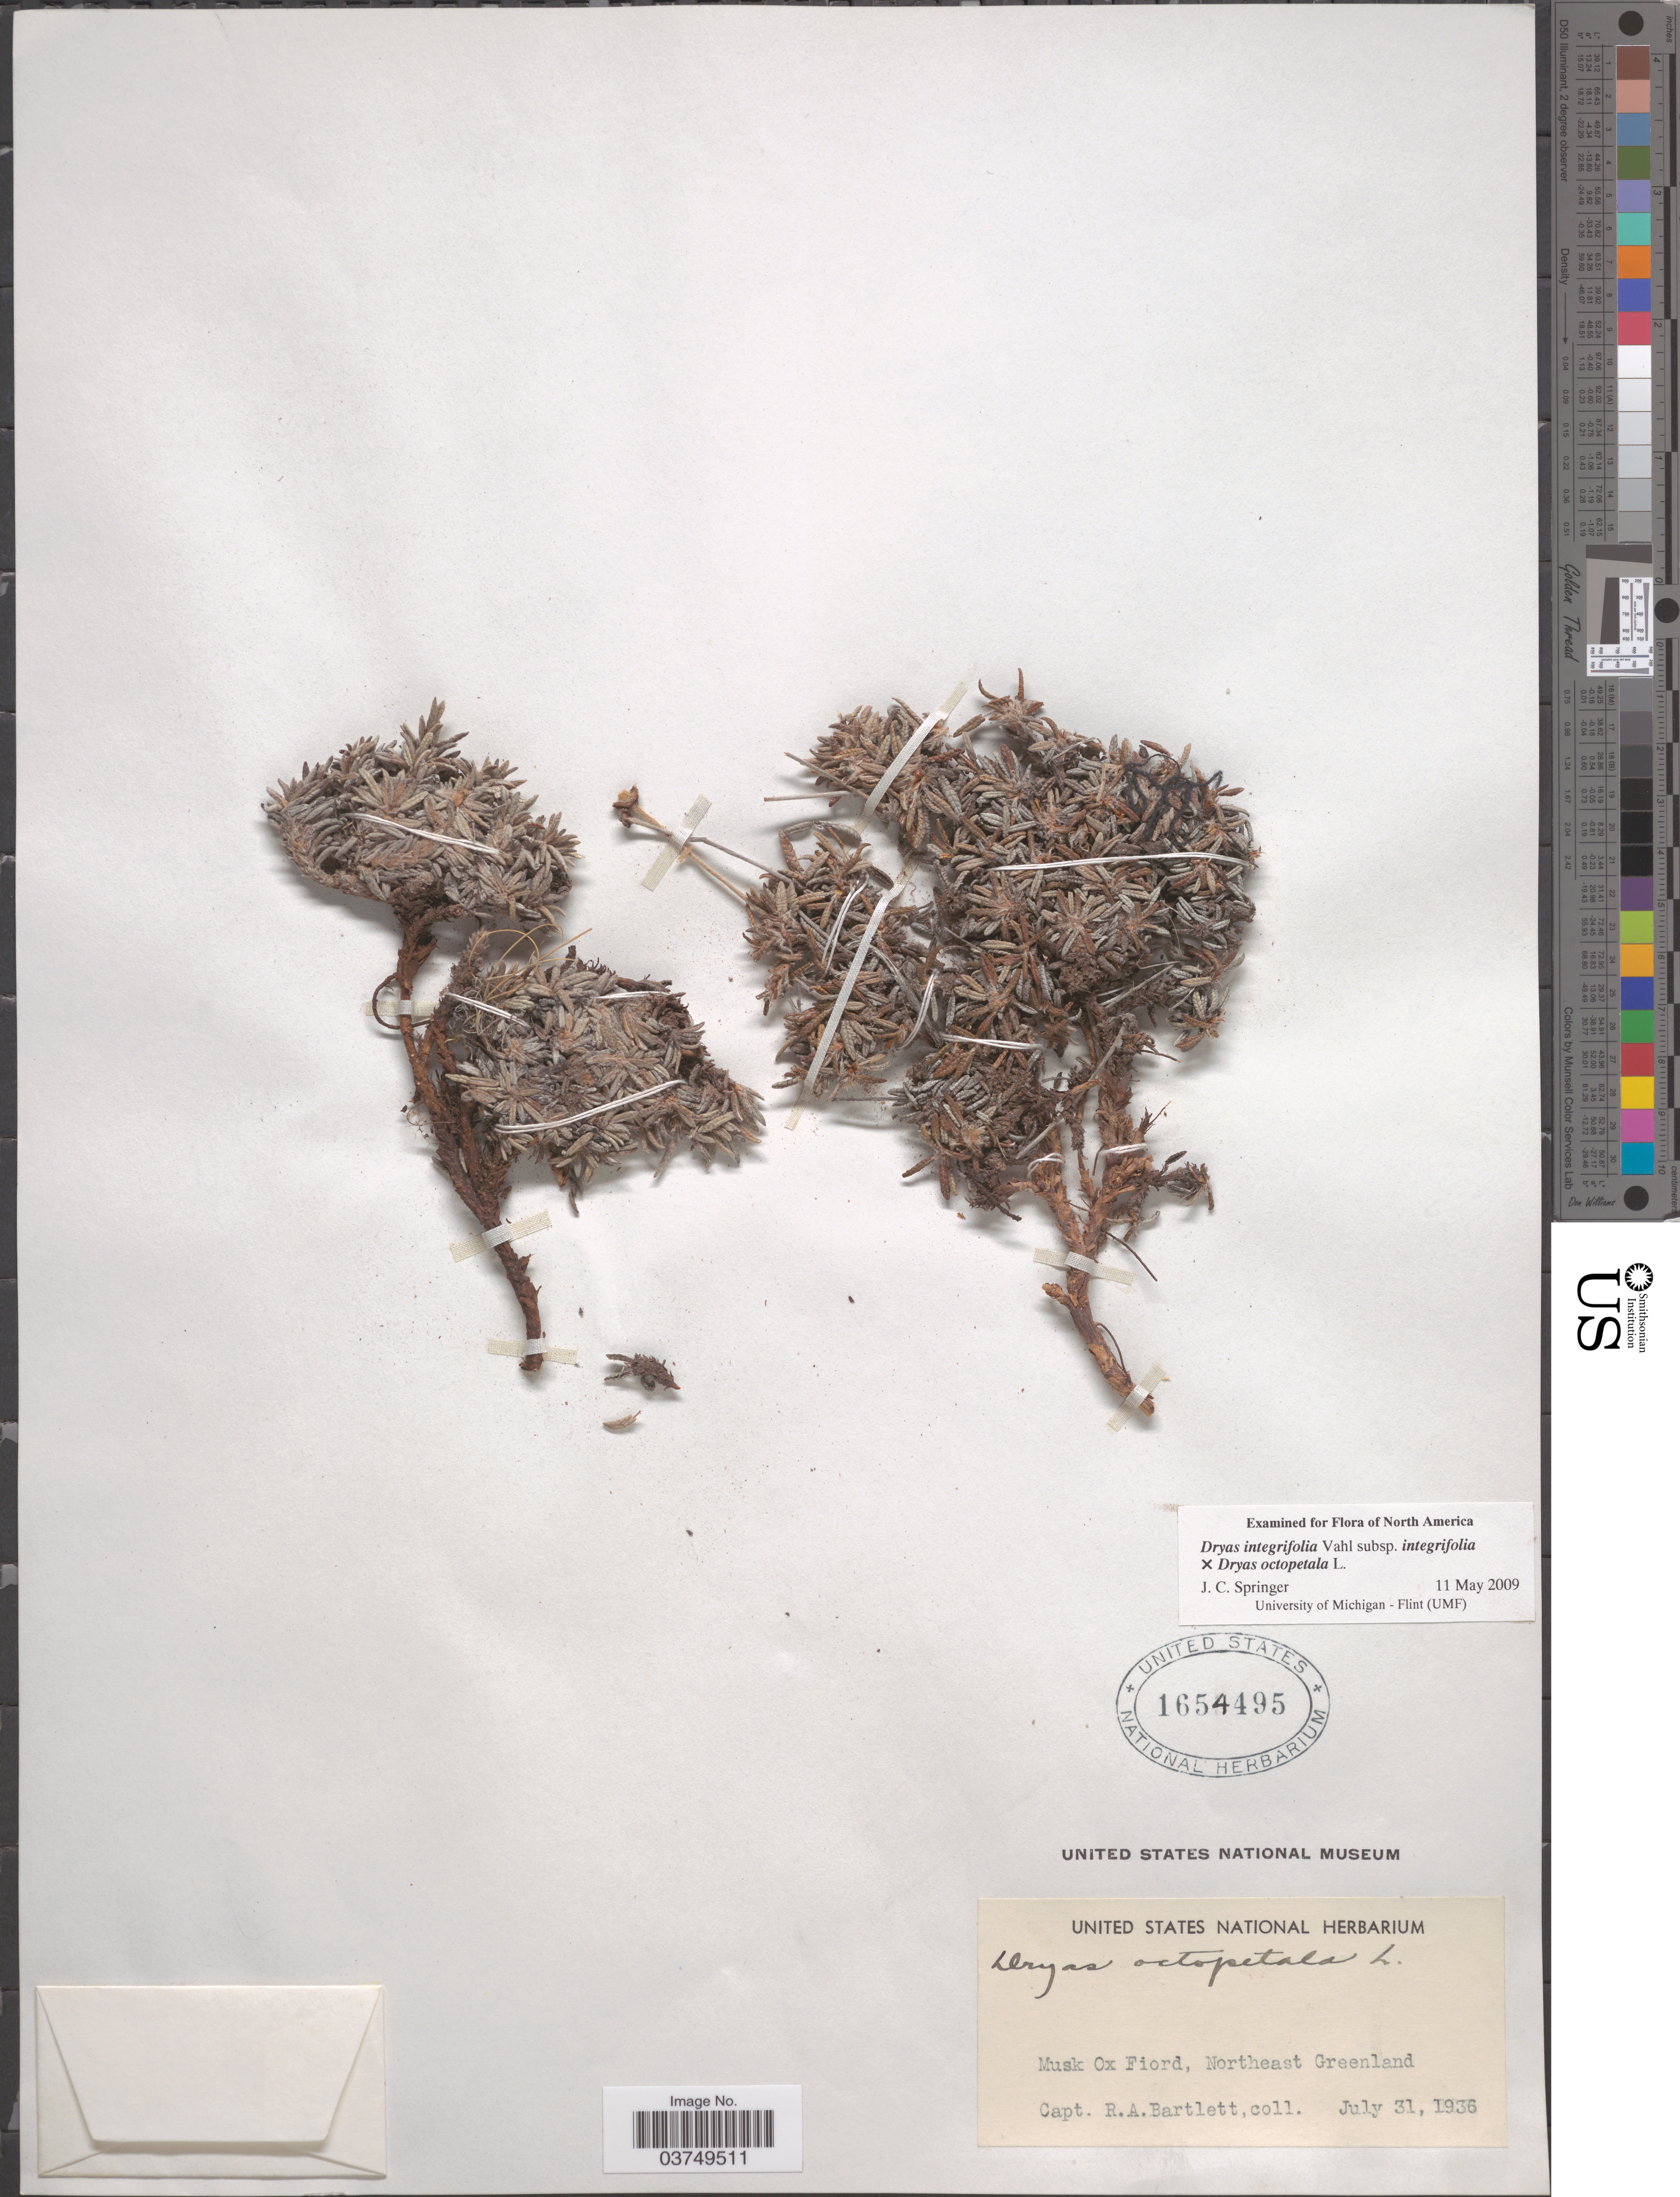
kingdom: Plantae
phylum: Tracheophyta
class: Magnoliopsida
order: Rosales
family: Rosaceae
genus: Dryas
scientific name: Dryas integrifolia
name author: Vahl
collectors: R. A. Bartlett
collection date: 1936-07-31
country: Greenland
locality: Musk Ox Fiord, Northeast Greenland.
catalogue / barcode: US 1654495